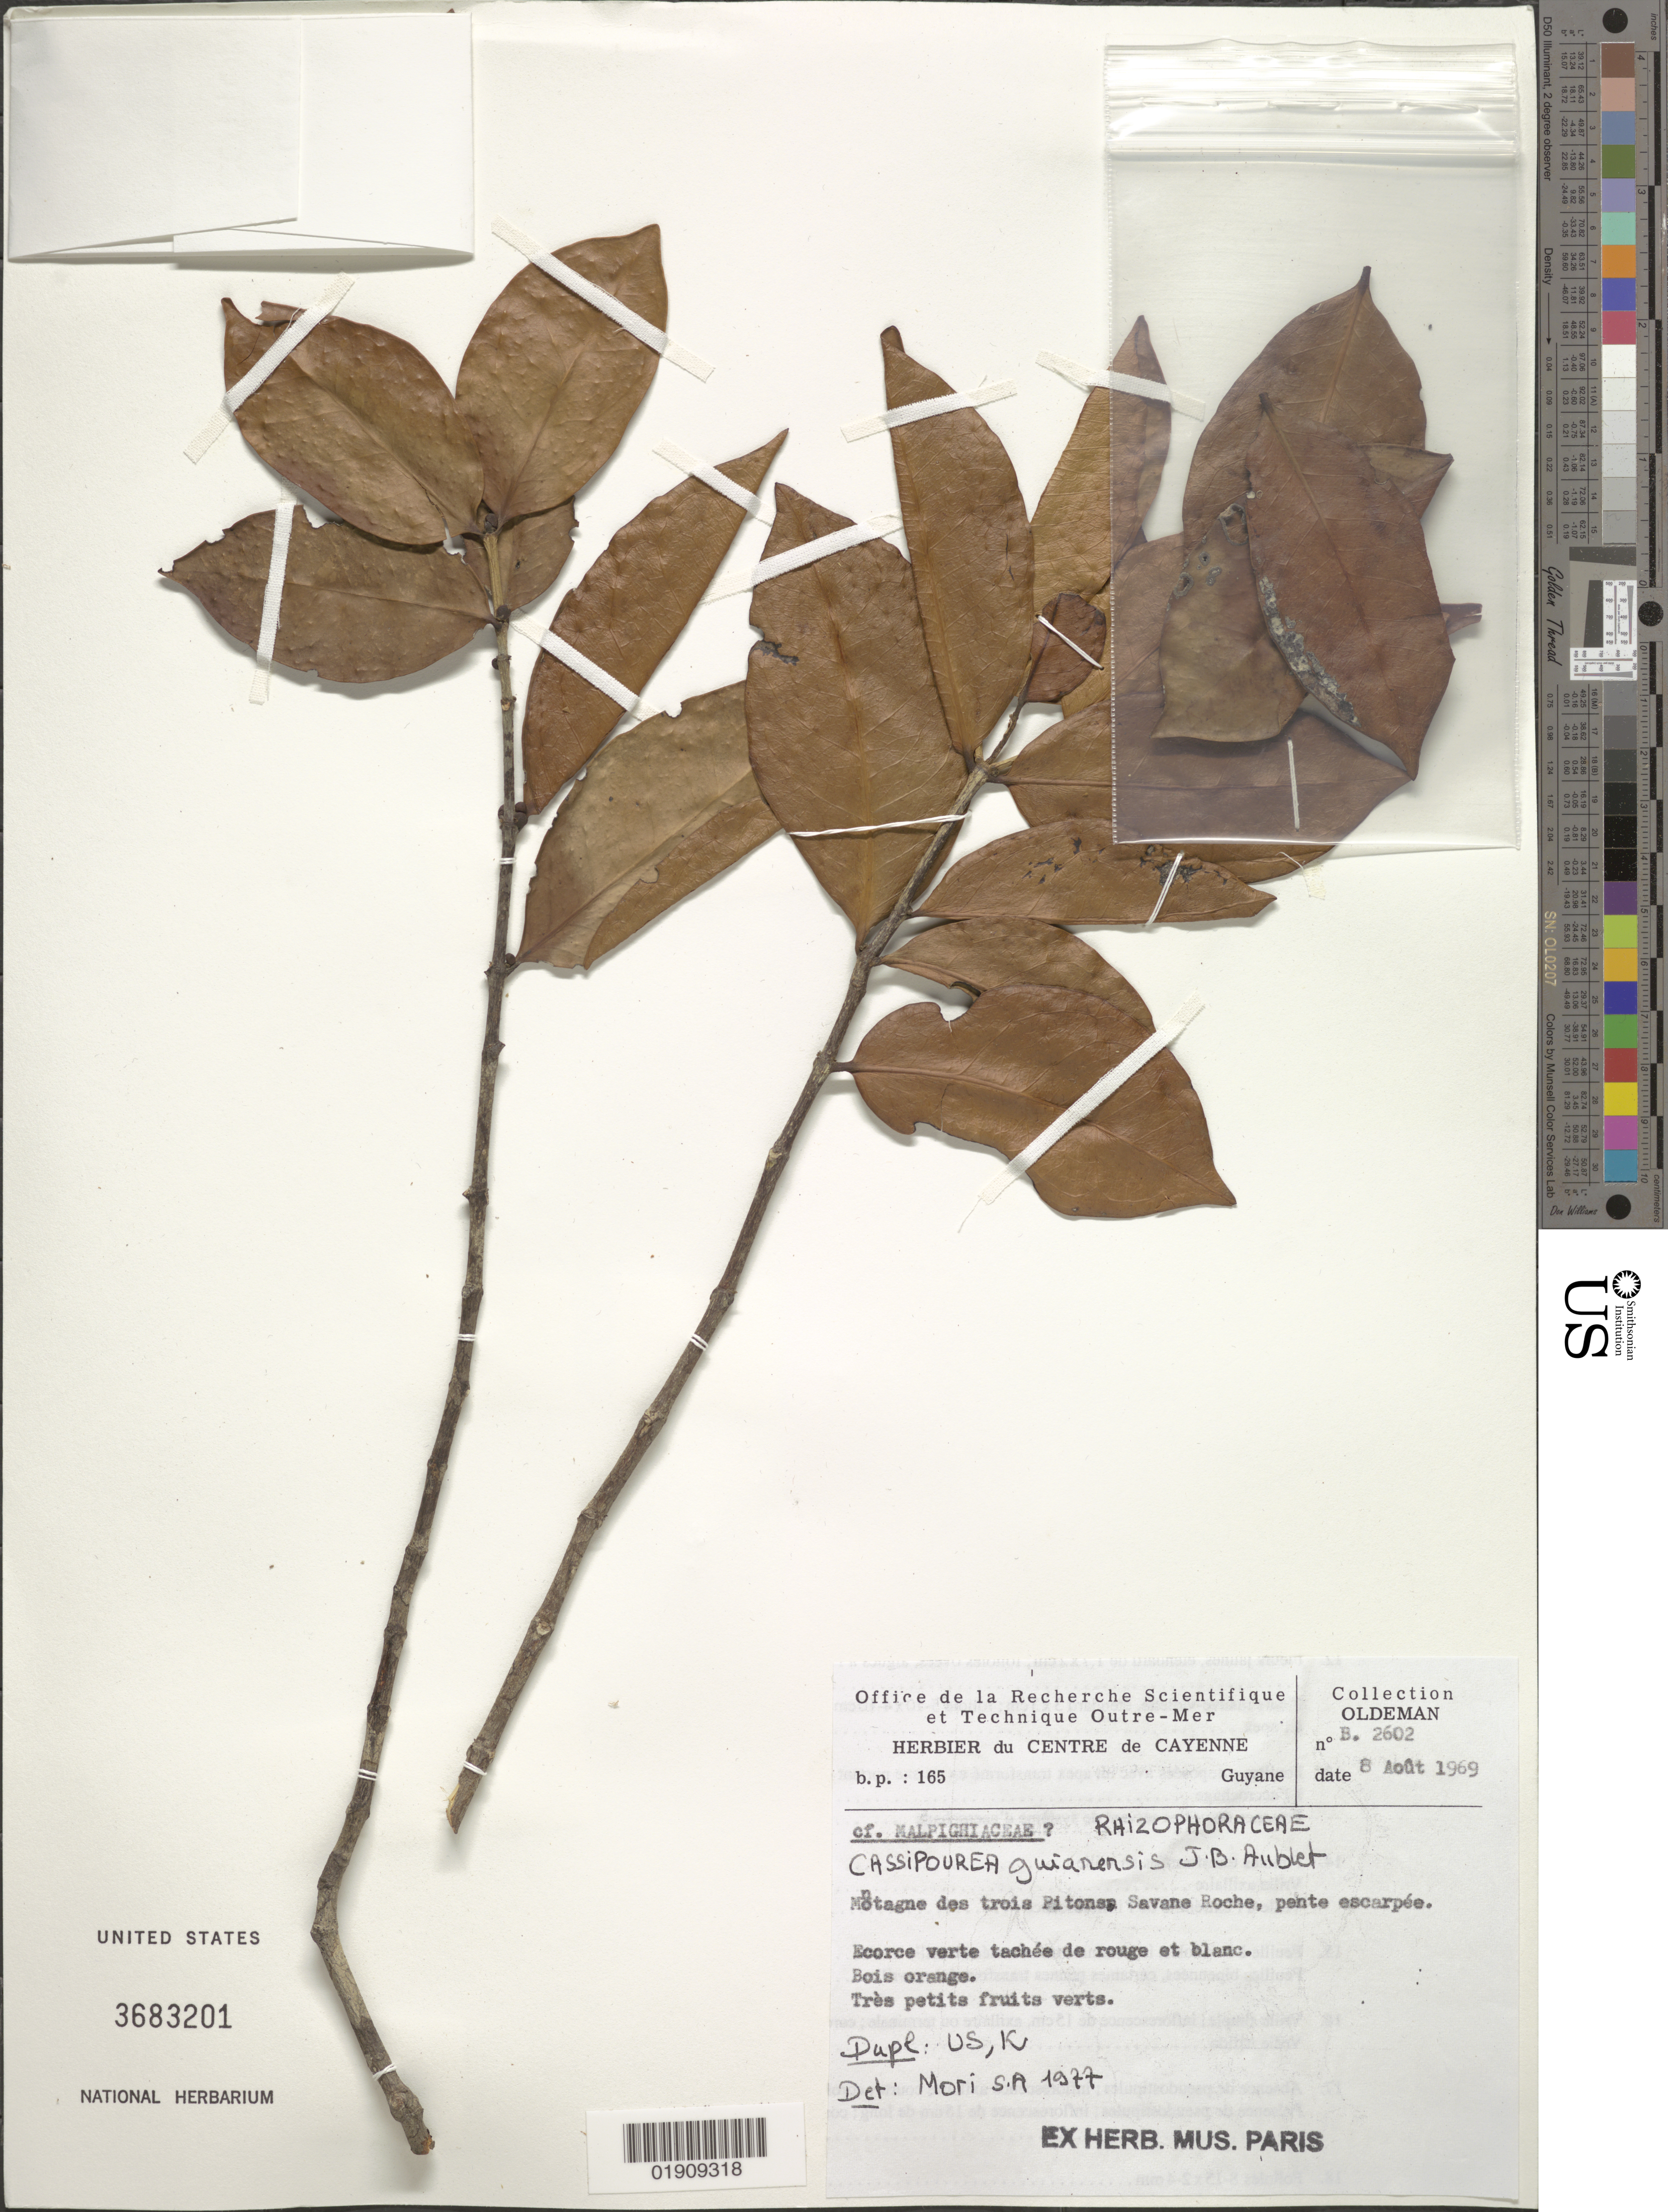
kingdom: Plantae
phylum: Tracheophyta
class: Magnoliopsida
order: Malpighiales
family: Rhizophoraceae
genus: Cassipourea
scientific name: Cassipourea guianensis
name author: Aubl.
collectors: R. Oldeman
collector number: B 2602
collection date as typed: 8-Aug-69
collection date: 1969-08-08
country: French Guiana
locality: Montagne des Trois Pitons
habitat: Savane Roche, pente escarpee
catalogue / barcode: US 3683201